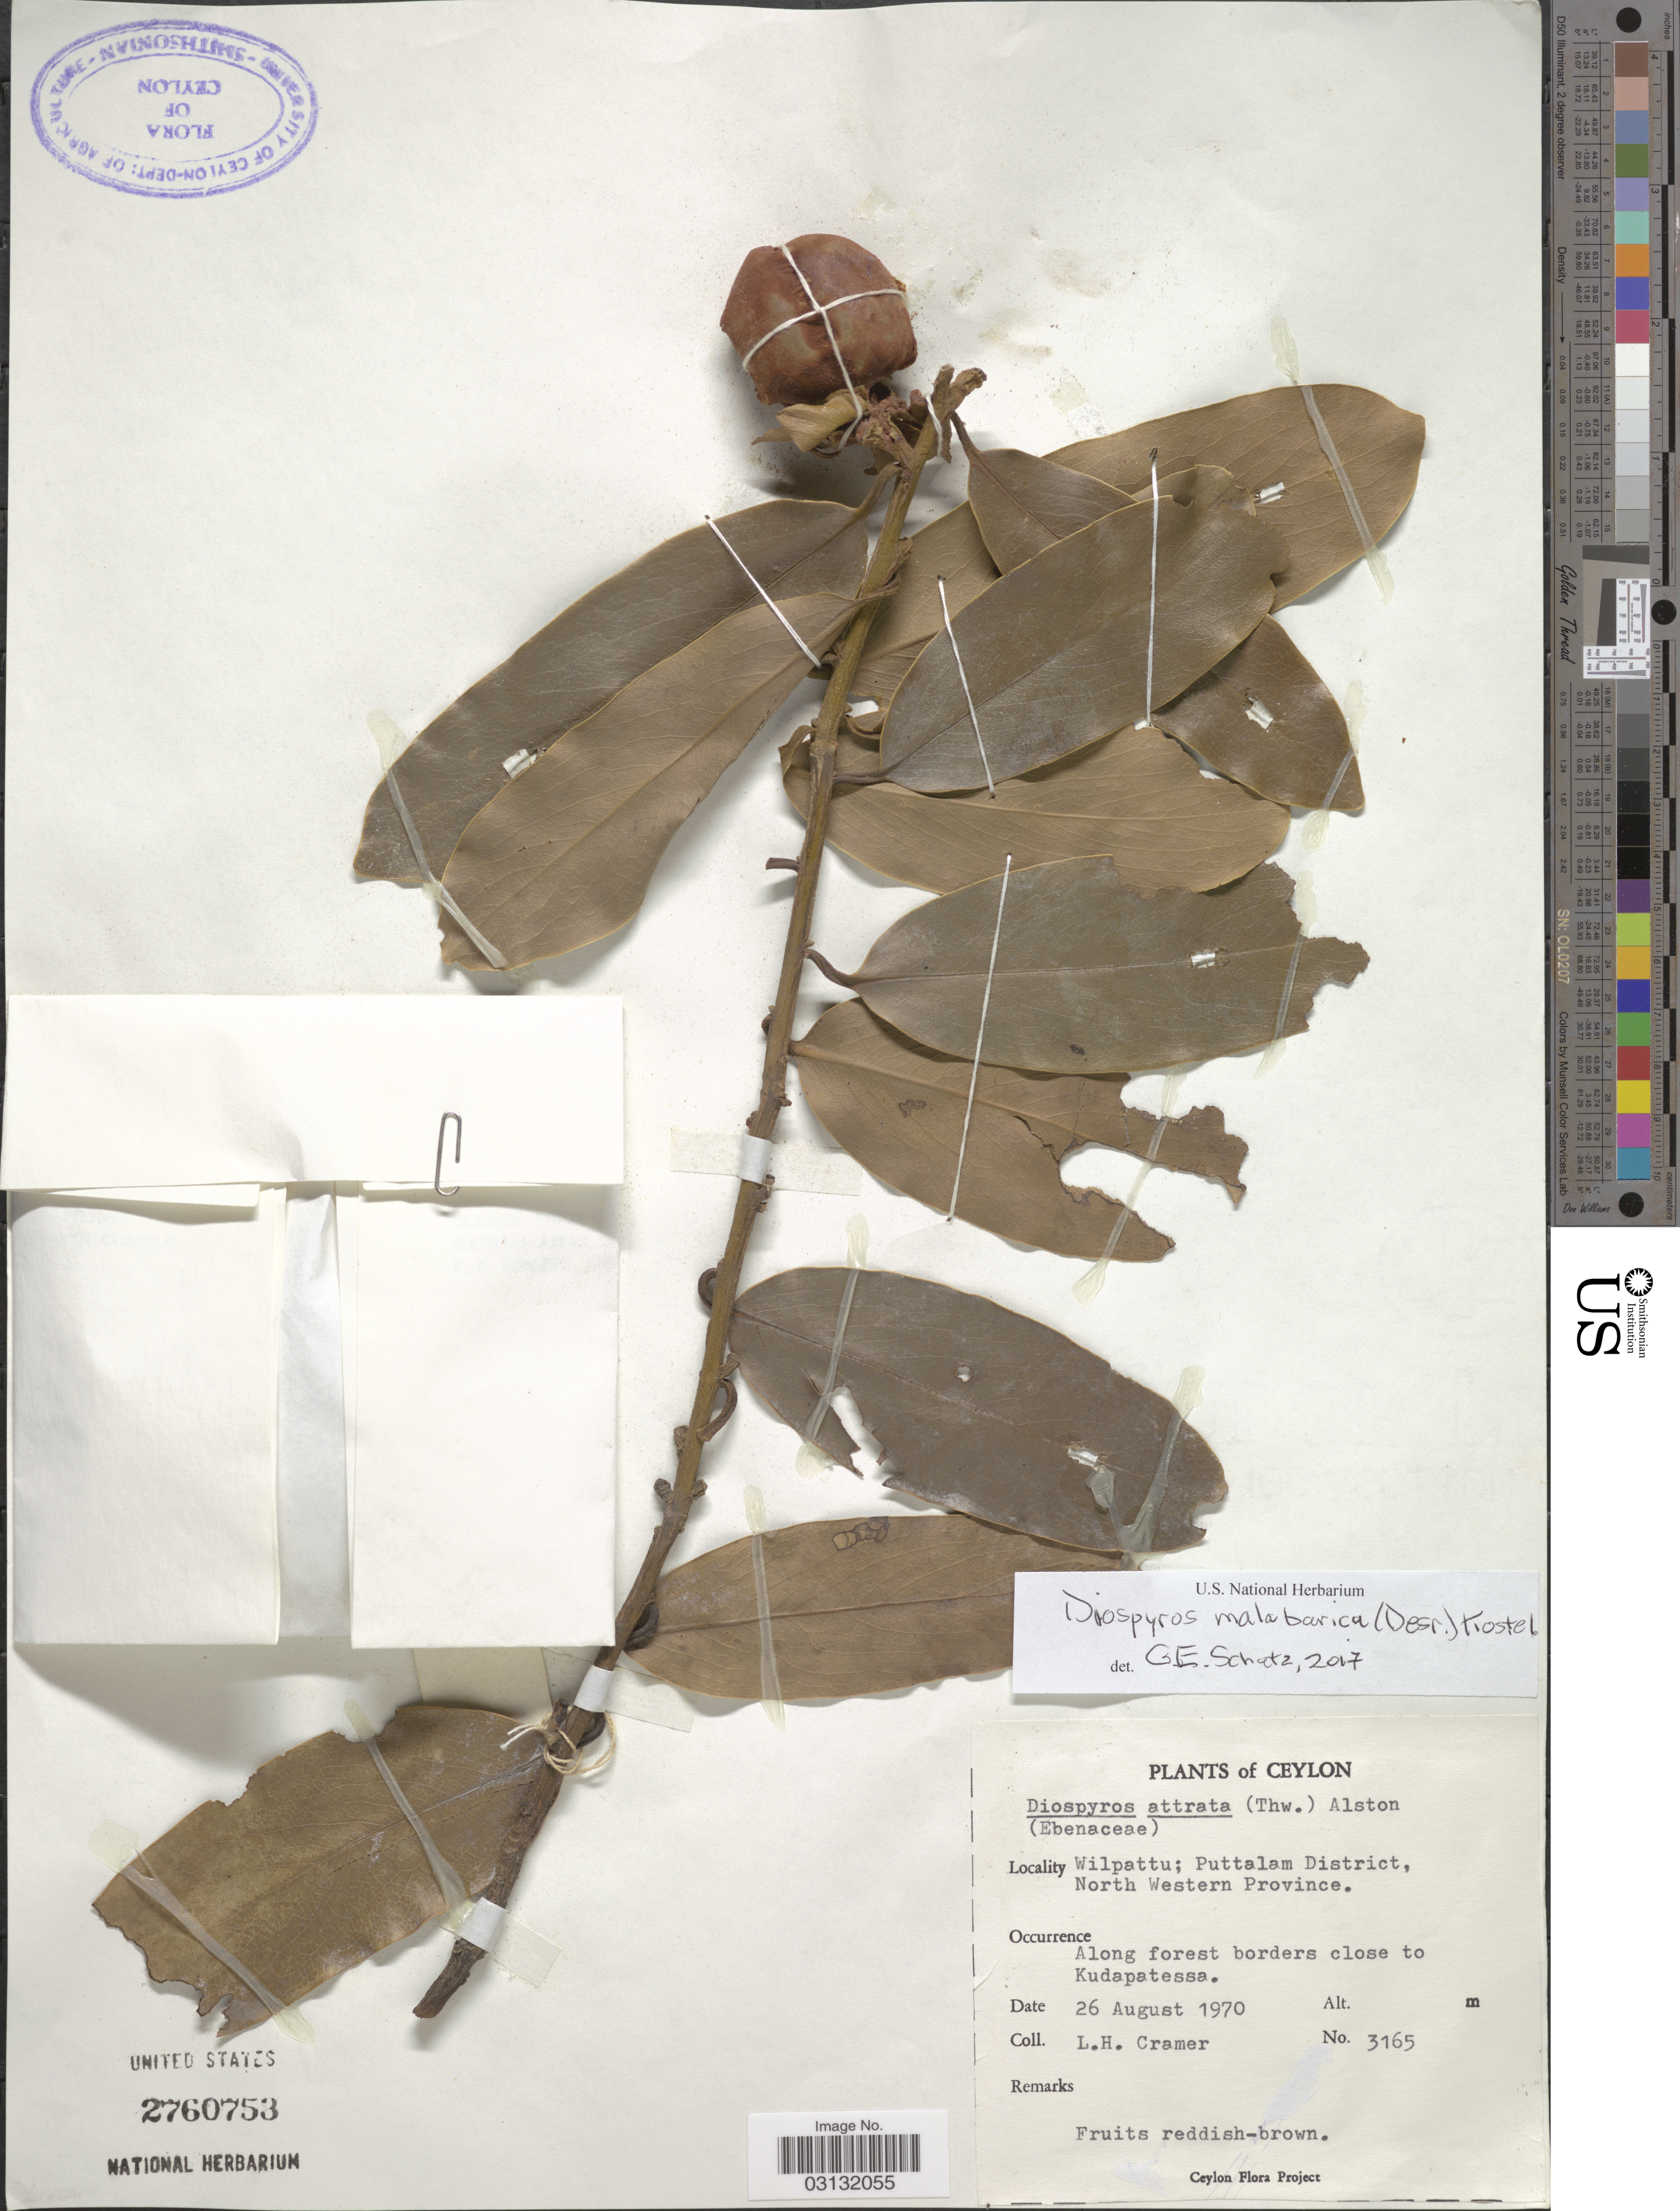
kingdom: Plantae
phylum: Tracheophyta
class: Magnoliopsida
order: Ericales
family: Ebenaceae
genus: Diospyros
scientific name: Diospyros malabarica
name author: (Desr.) Kostel.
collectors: L. H. Cramer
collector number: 3165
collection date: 1970-08-26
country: Sri Lanka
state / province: North Western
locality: Ceylon, Wilpattu; Puttalam District, North Western Province, Along forest borders close to Kudapatessa.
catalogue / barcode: US 2760753